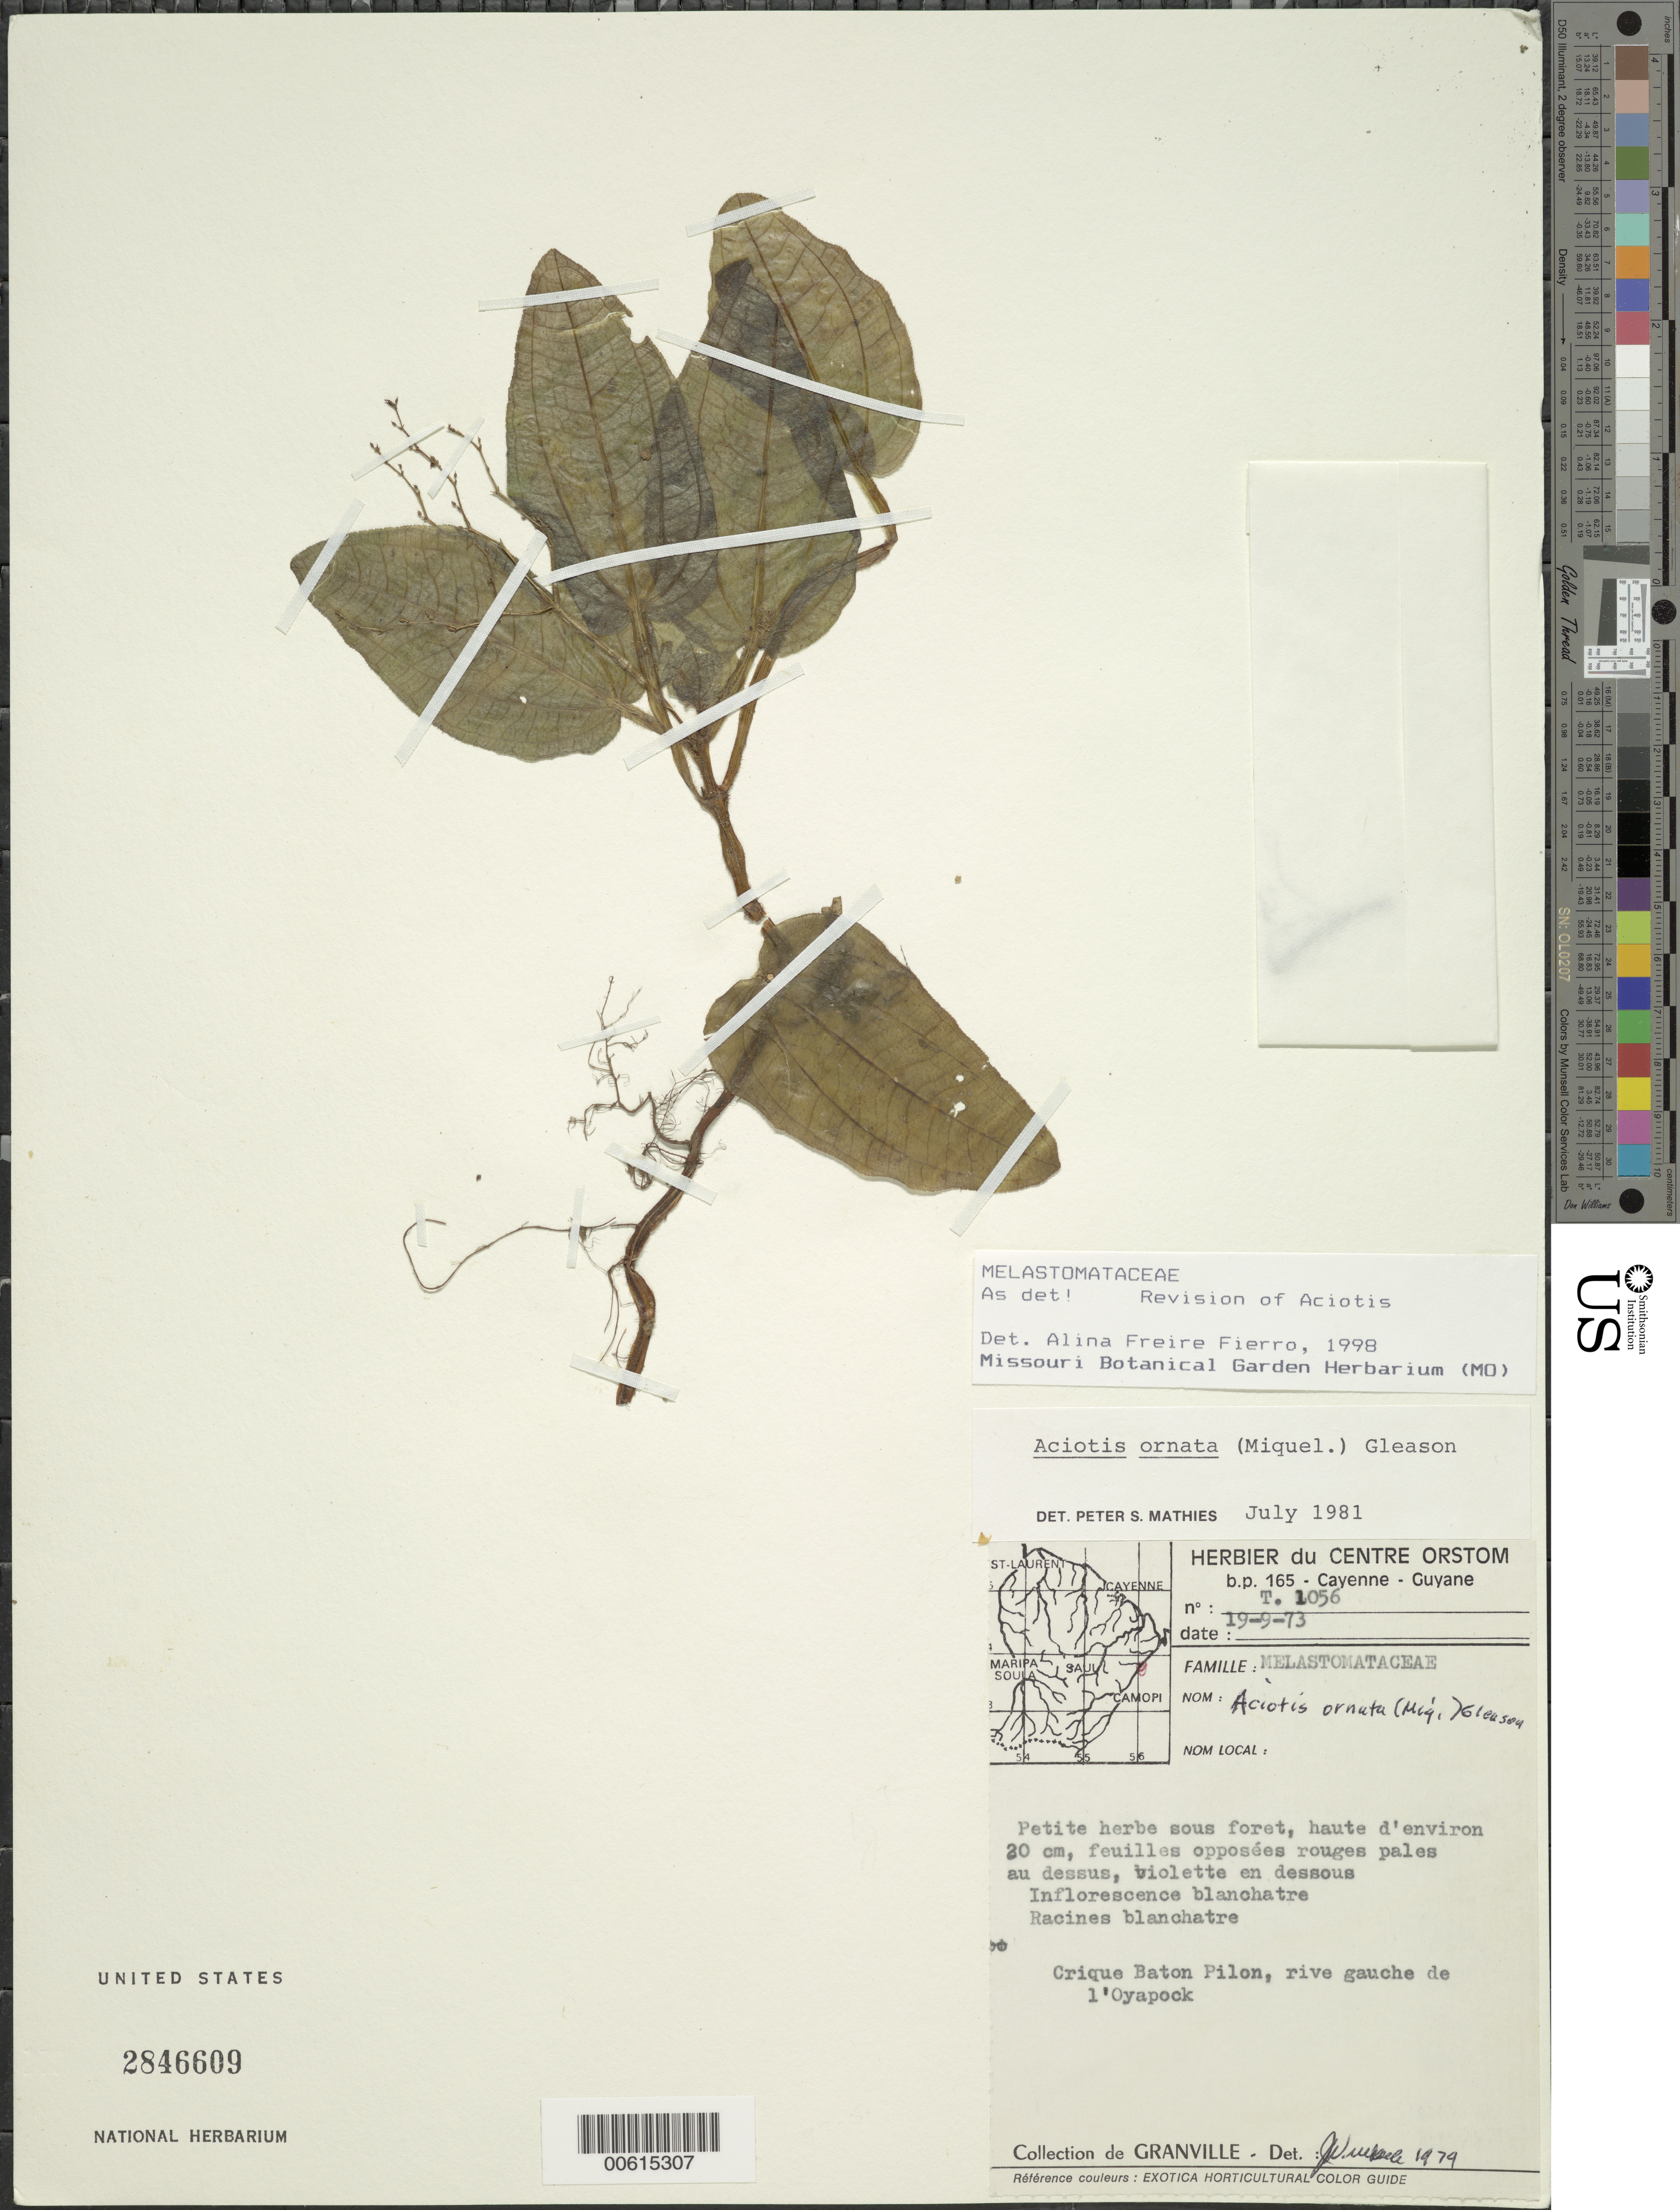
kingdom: Plantae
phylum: Tracheophyta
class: Magnoliopsida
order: Myrtales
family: Melastomataceae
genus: Aciotis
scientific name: Aciotis ornata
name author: (Miq.) Gleason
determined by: Freire-Fierro, A.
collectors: J.-J. de Granville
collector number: T 1056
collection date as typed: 19-Sep-73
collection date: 1973-09-19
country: French Guiana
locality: Crique Baton Piton, rive gauche de l'Oyapock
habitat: Sous foret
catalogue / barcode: US 2846609